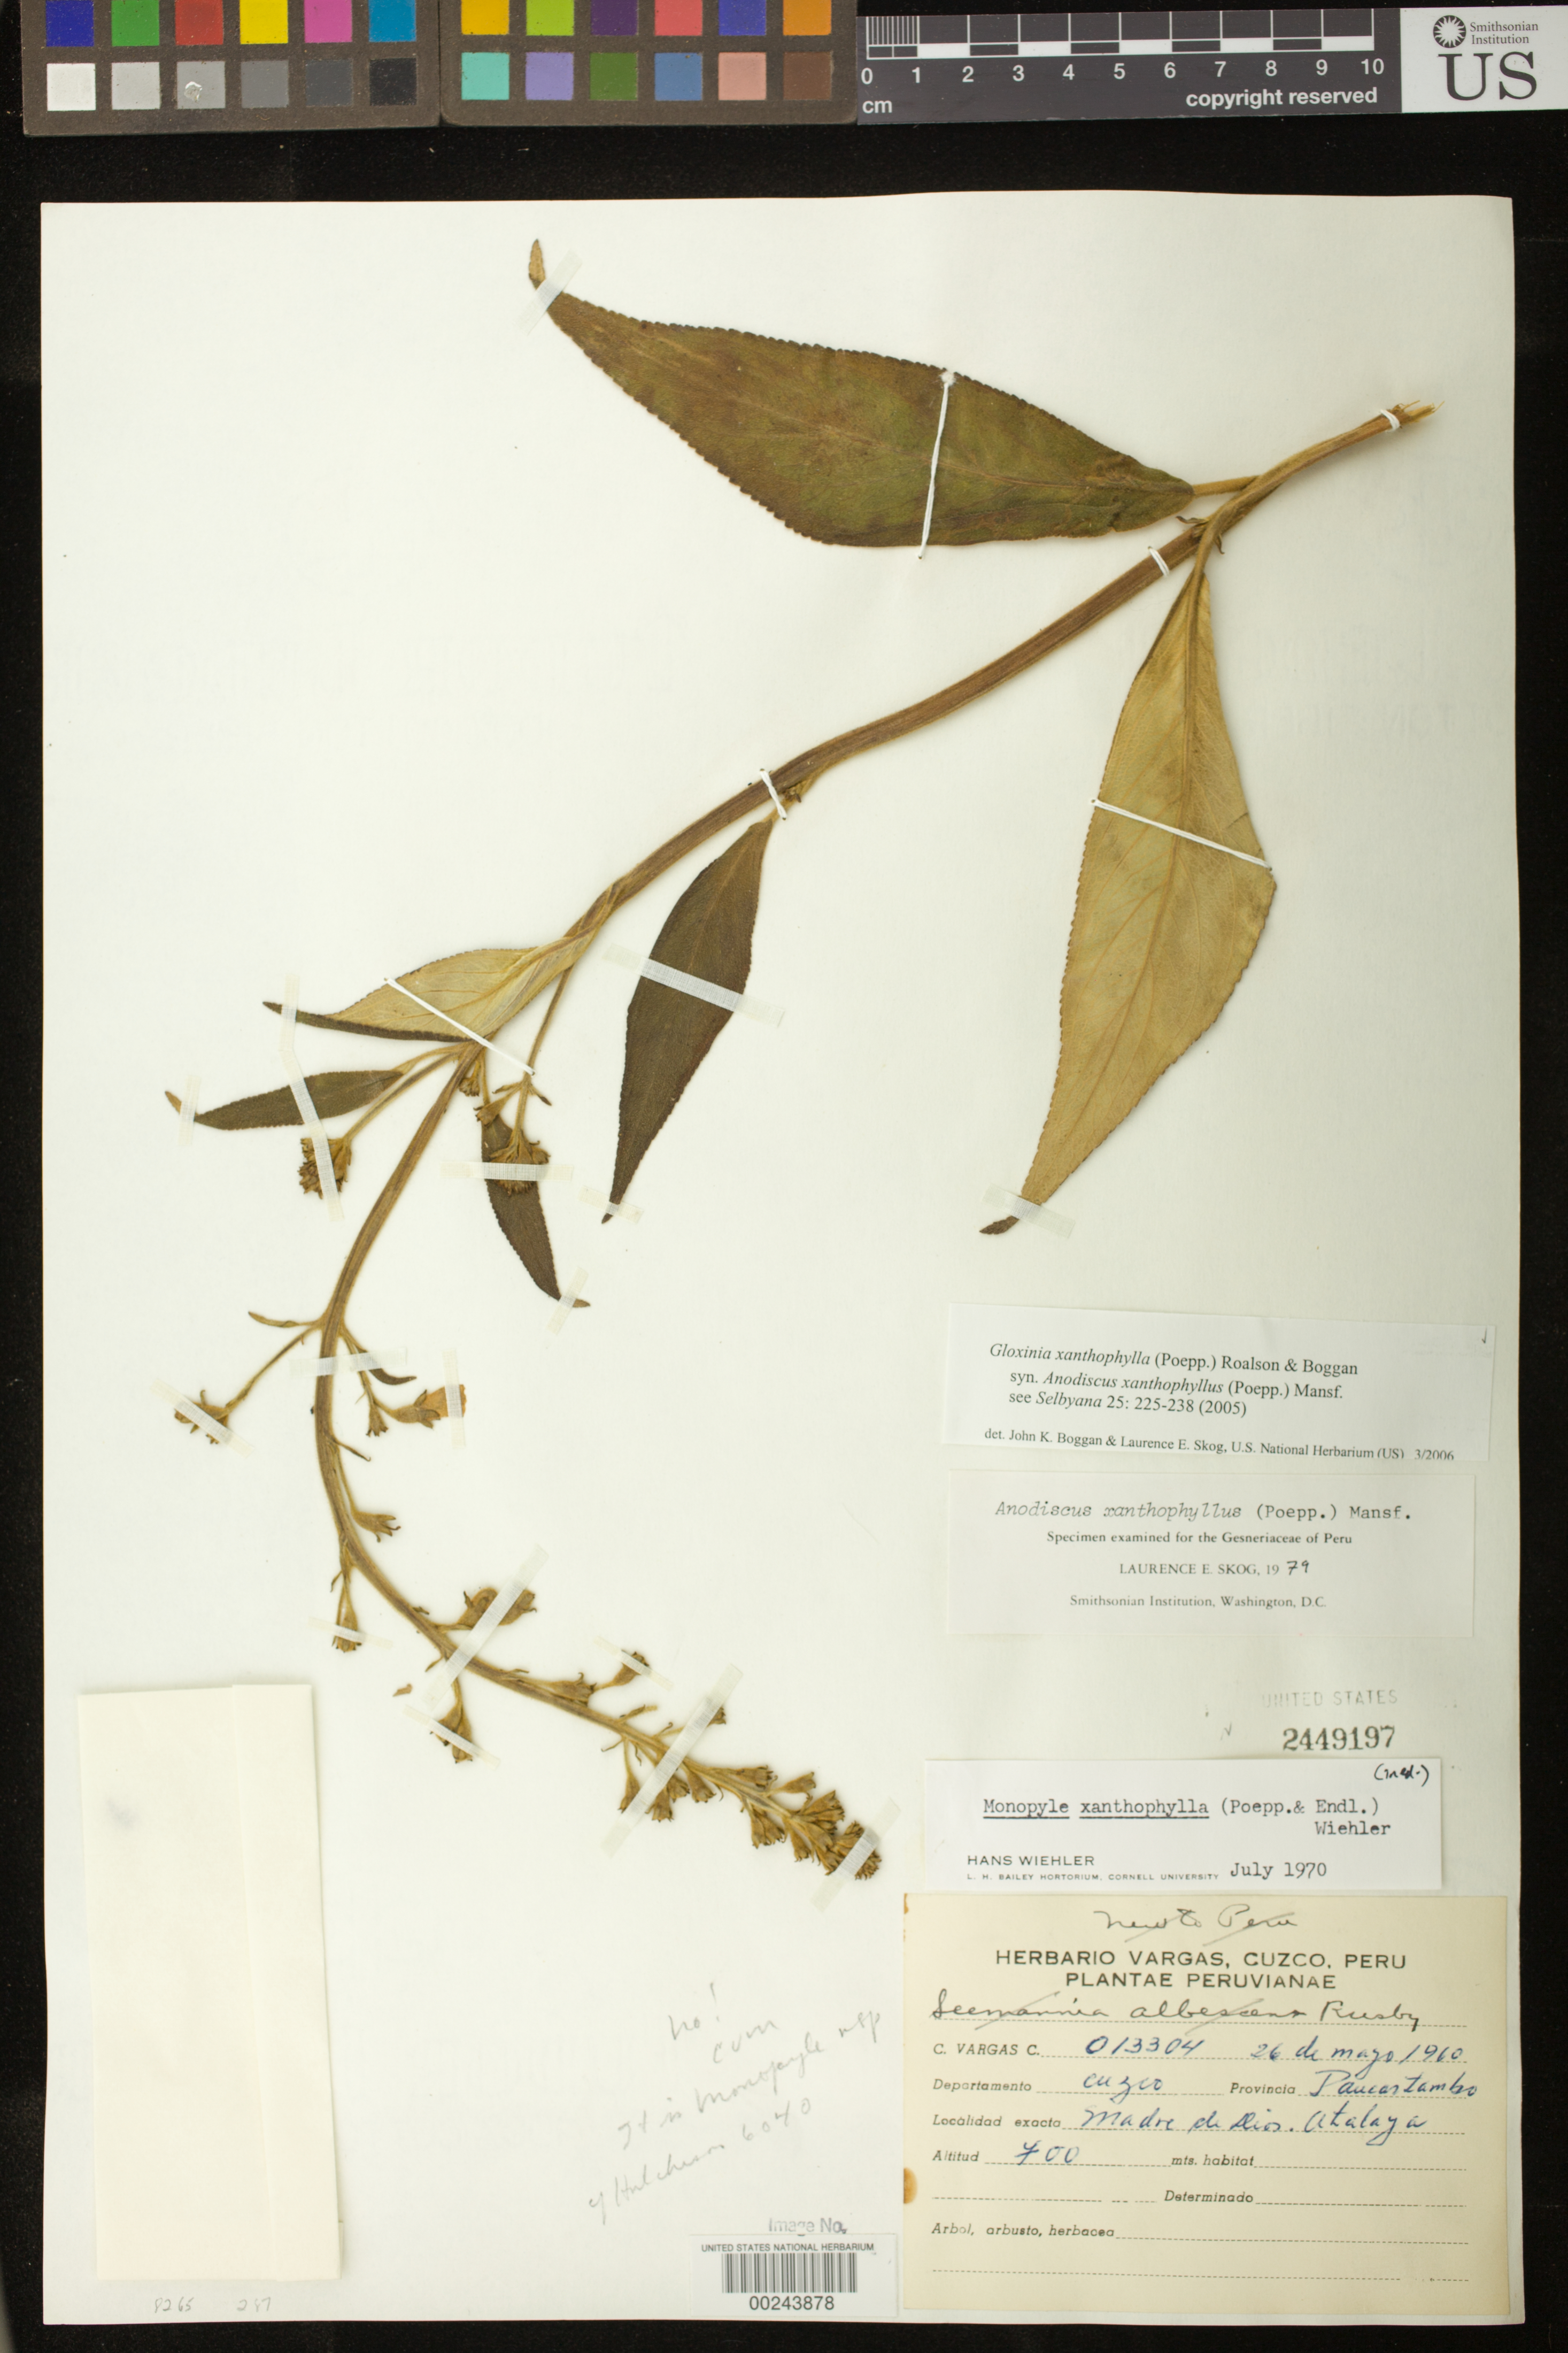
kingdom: Plantae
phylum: Tracheophyta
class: Magnoliopsida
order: Lamiales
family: Gesneriaceae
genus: Gloxinia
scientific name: Gloxinia xanthophylla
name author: (Poepp.) Roalson & Boggan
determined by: Boggan, J. K.; Skog, L. E.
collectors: C. Vargas C.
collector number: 13304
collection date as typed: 26 May 1960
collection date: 1960-05-26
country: Peru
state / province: Cusco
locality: Paucartambo. Madre de Dios, Atalaya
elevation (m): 700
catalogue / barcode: US 2449197